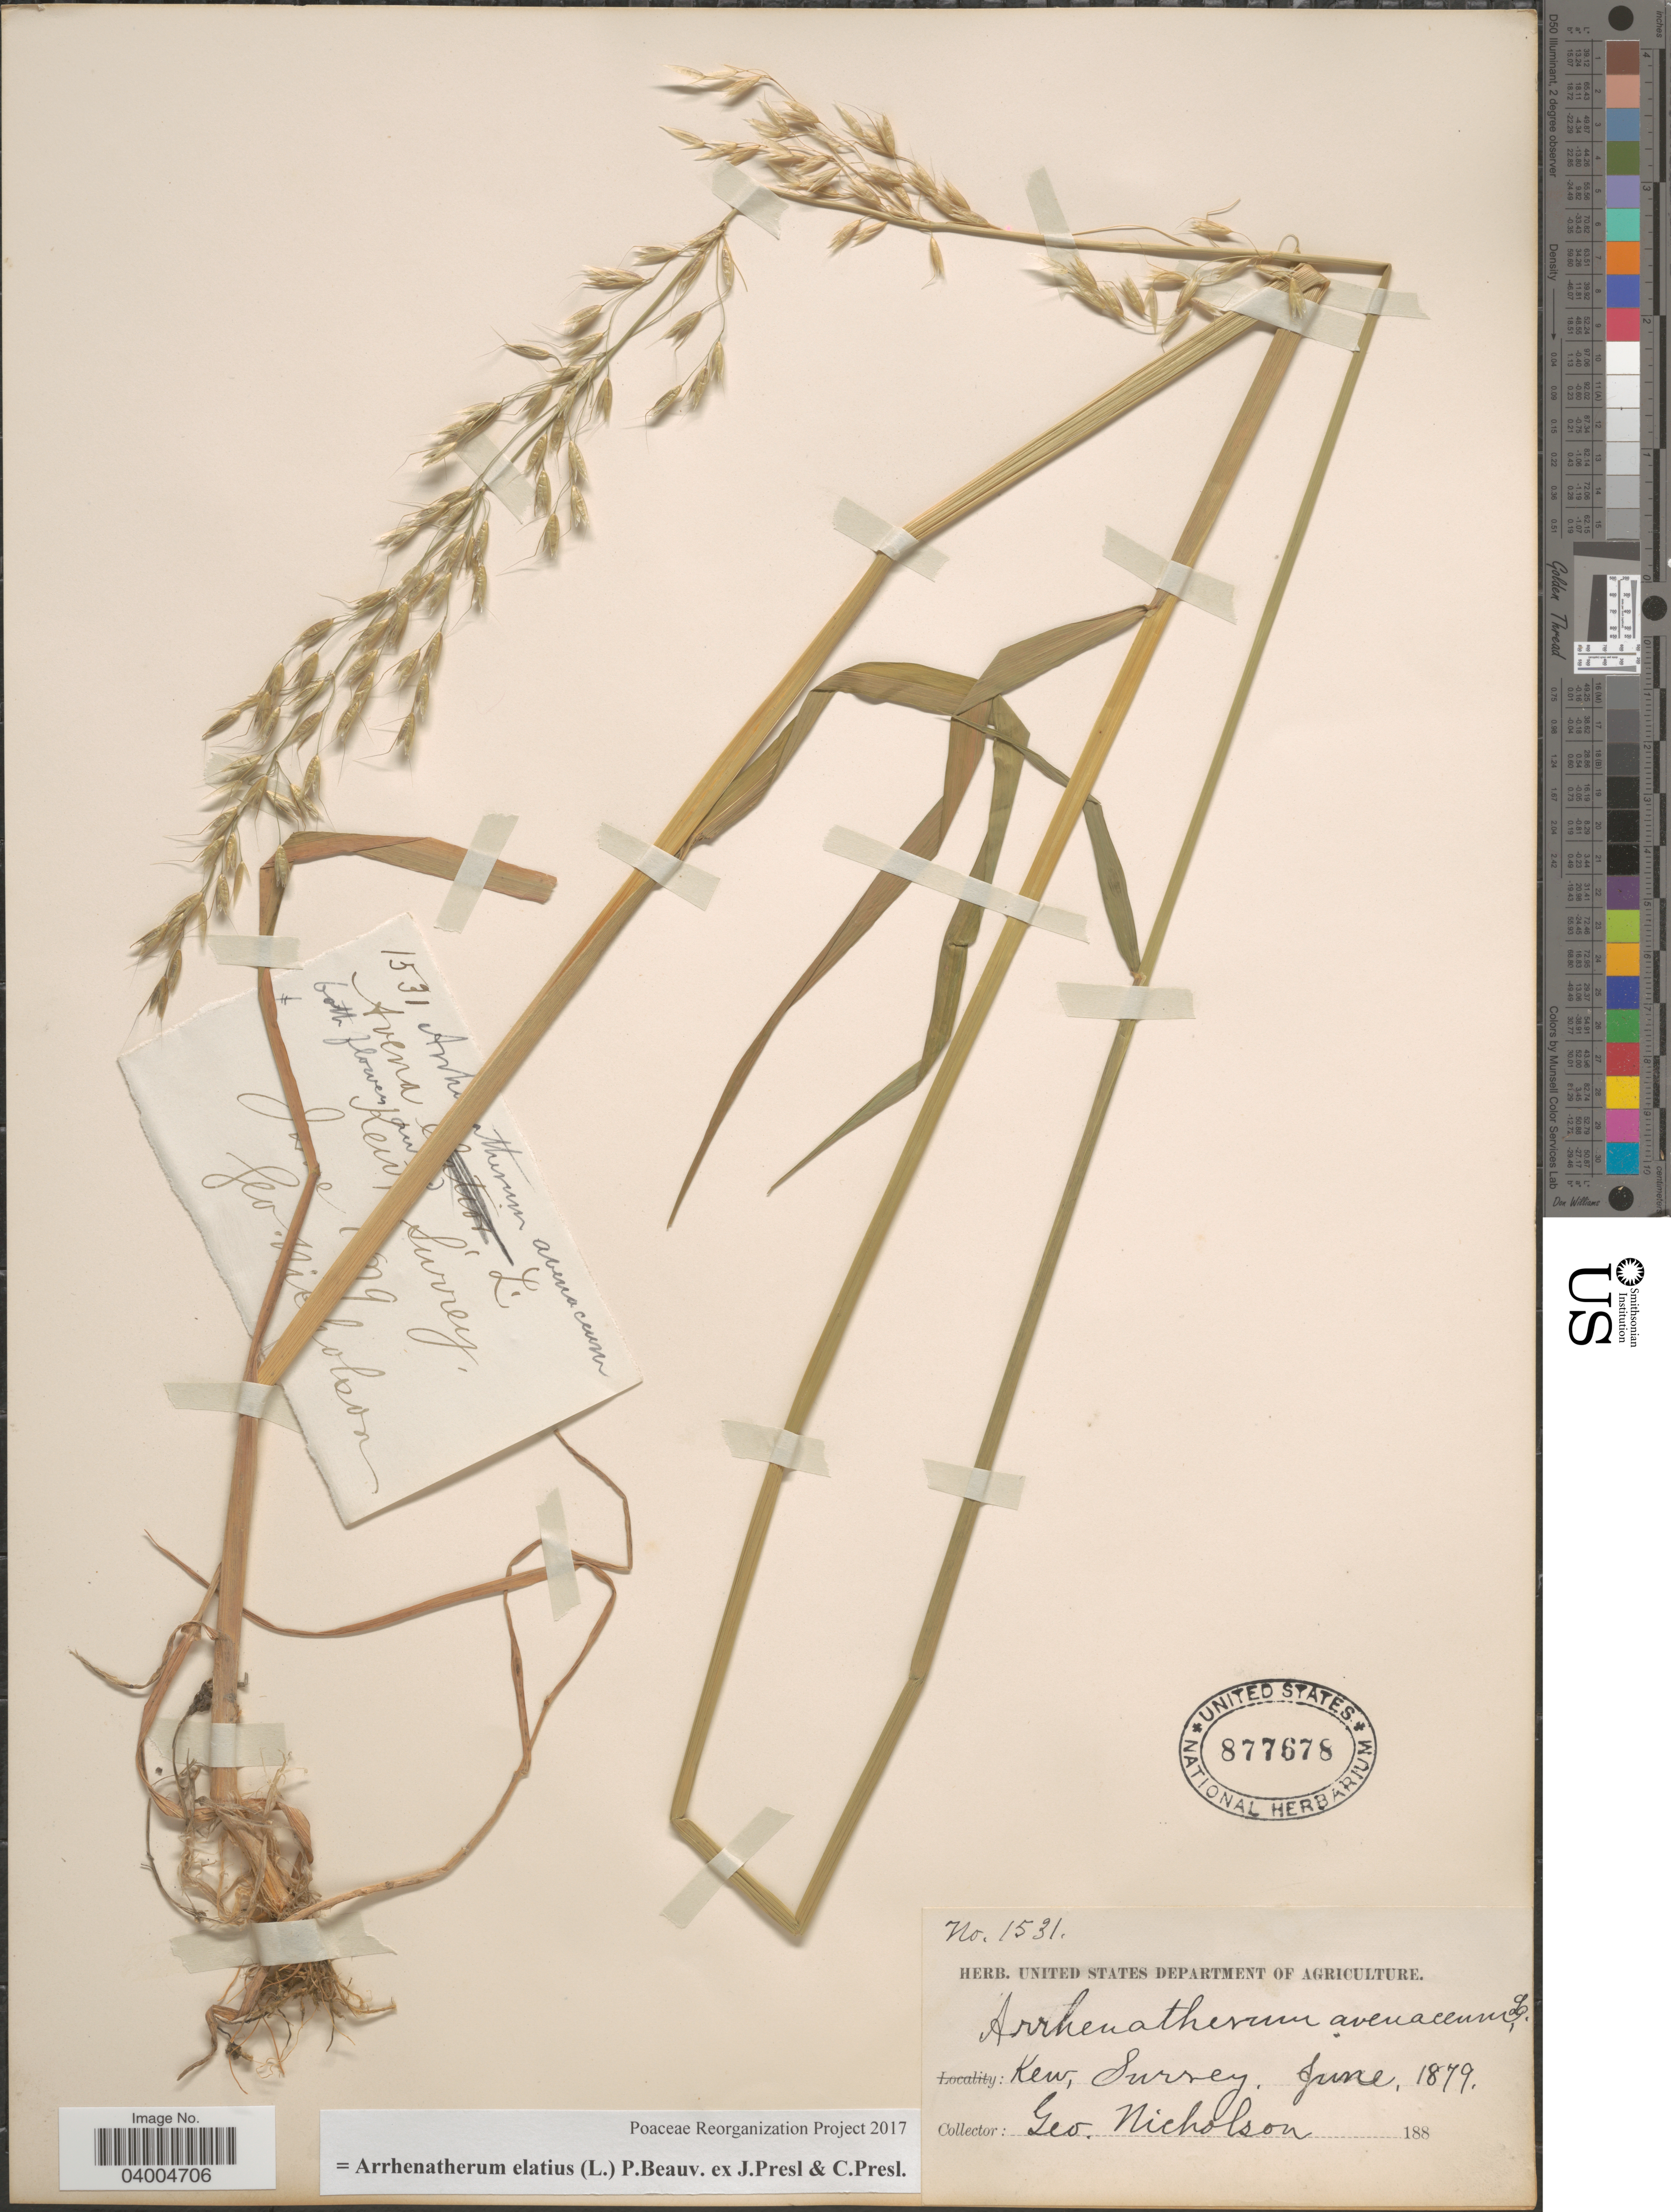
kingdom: Plantae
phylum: Tracheophyta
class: Liliopsida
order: Poales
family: Poaceae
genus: Arrhenatherum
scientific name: Arrhenatherum elatius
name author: (L.) J. Presl & C. Presl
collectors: G. Nicholson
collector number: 1531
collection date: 1879-06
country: United Kingdom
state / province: England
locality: Kew, Surrey.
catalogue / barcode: US 877678